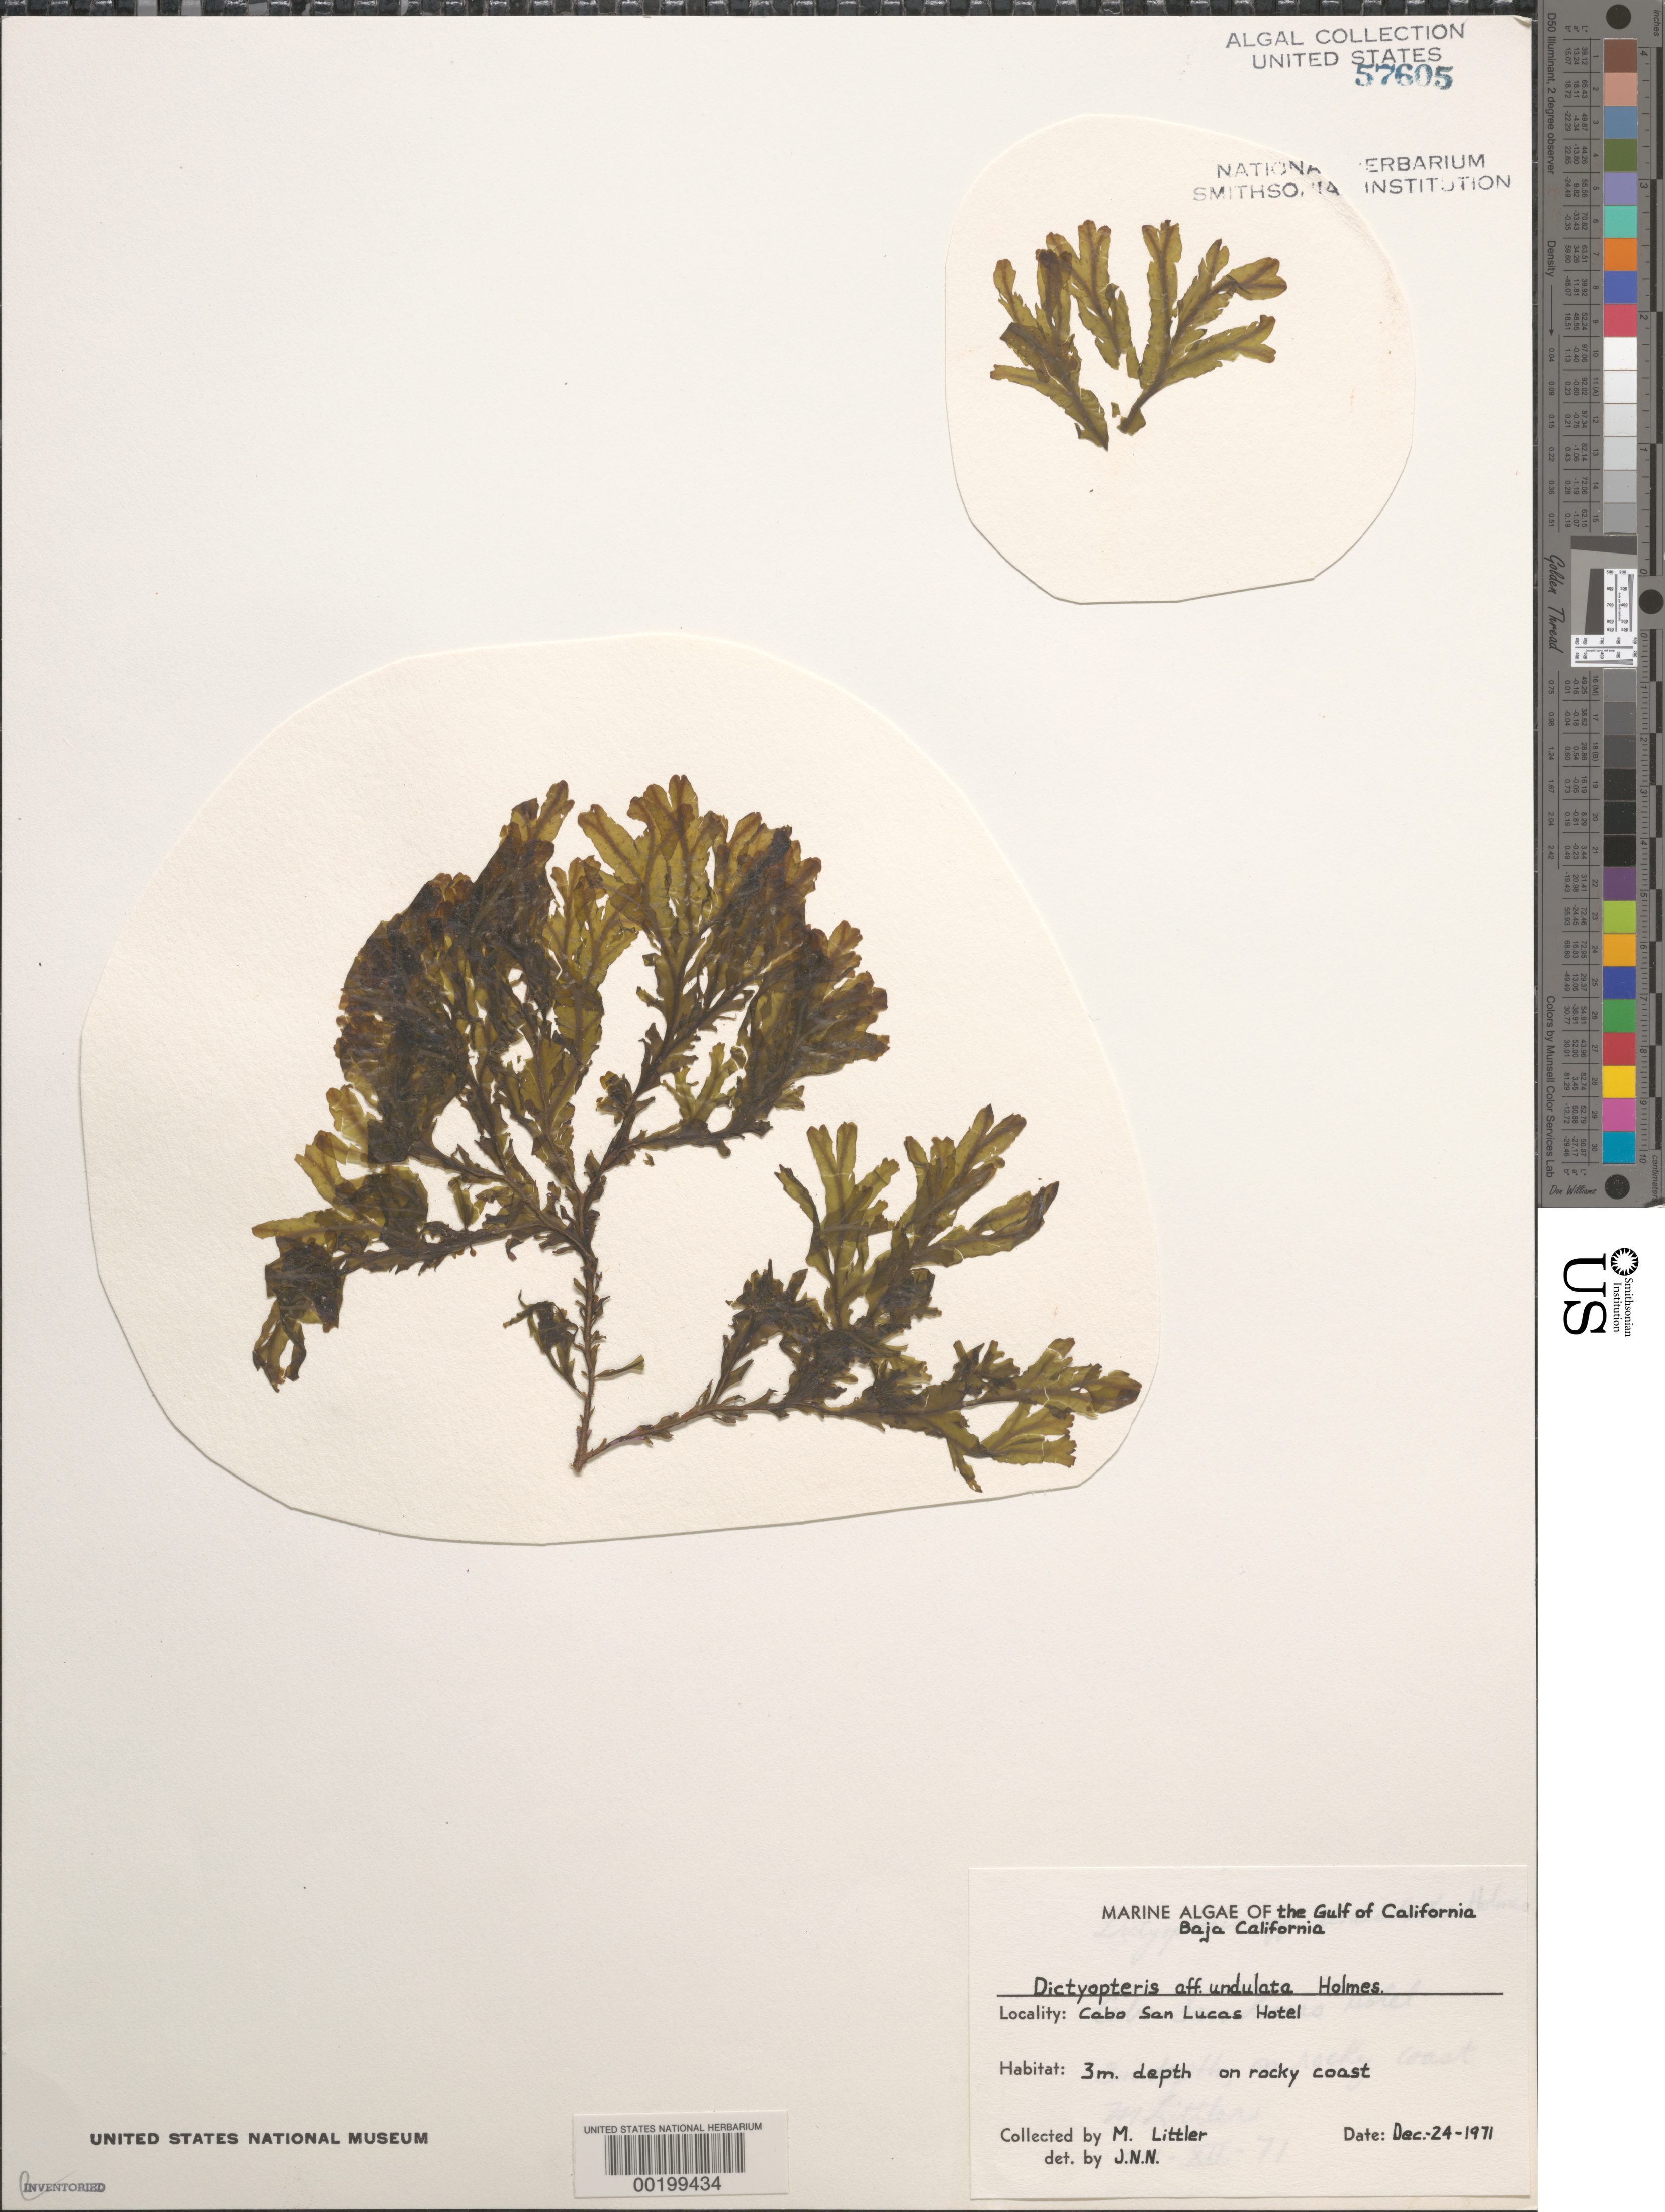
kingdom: Chromista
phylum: Ochrophyta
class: Phaeophyceae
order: Dictyotales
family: Dictyotaceae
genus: Dictyopteris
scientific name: Dictyopteris undulata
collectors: M. M. Littler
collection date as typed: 24 Dec 1971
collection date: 1971-12-24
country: Mexico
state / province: Baja California Sur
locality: Cabo San Lucas Hotel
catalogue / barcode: US 57605